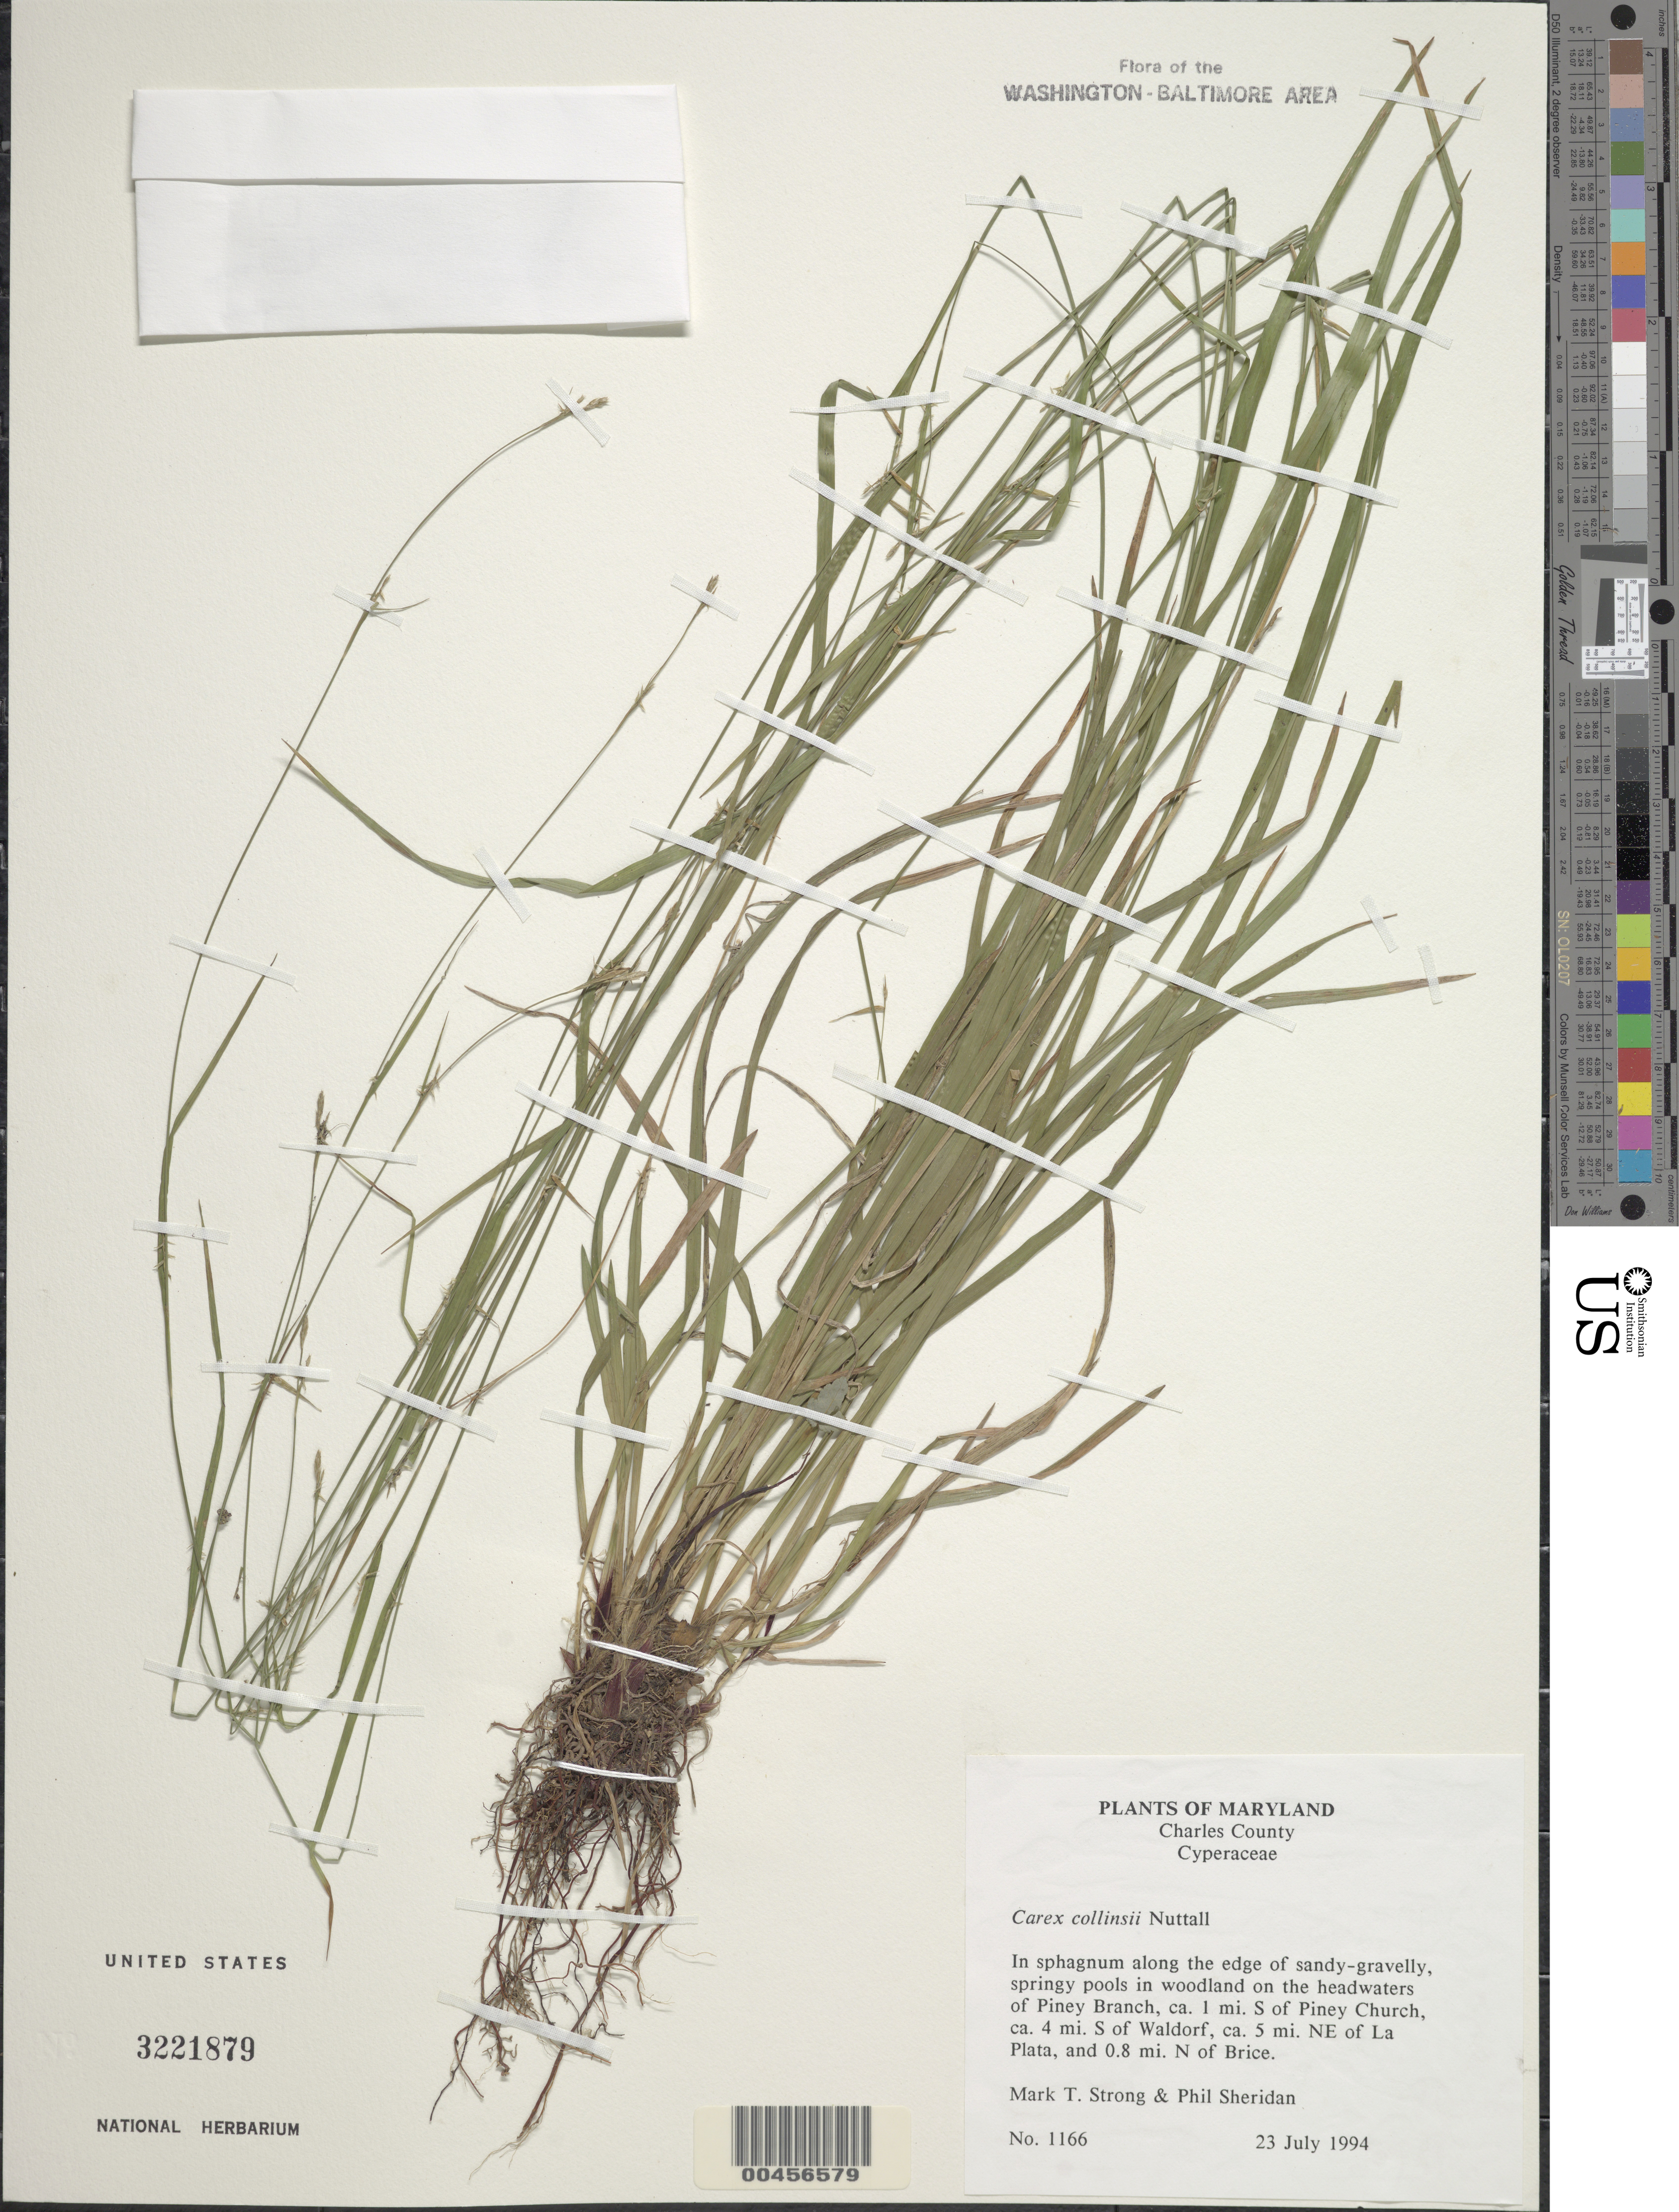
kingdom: Plantae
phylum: Tracheophyta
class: Liliopsida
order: Poales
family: Cyperaceae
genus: Carex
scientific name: Carex collinsii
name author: Nutt.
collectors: M. T. Strong & P. Sheridan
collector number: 1166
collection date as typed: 23 Jul 1994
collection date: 1994-07-23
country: United States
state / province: Maryland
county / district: Charles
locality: Piney Branch, S of Piney Church, S of Waldorf, NE of La Plata, N of Brice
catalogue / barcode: US 3221879